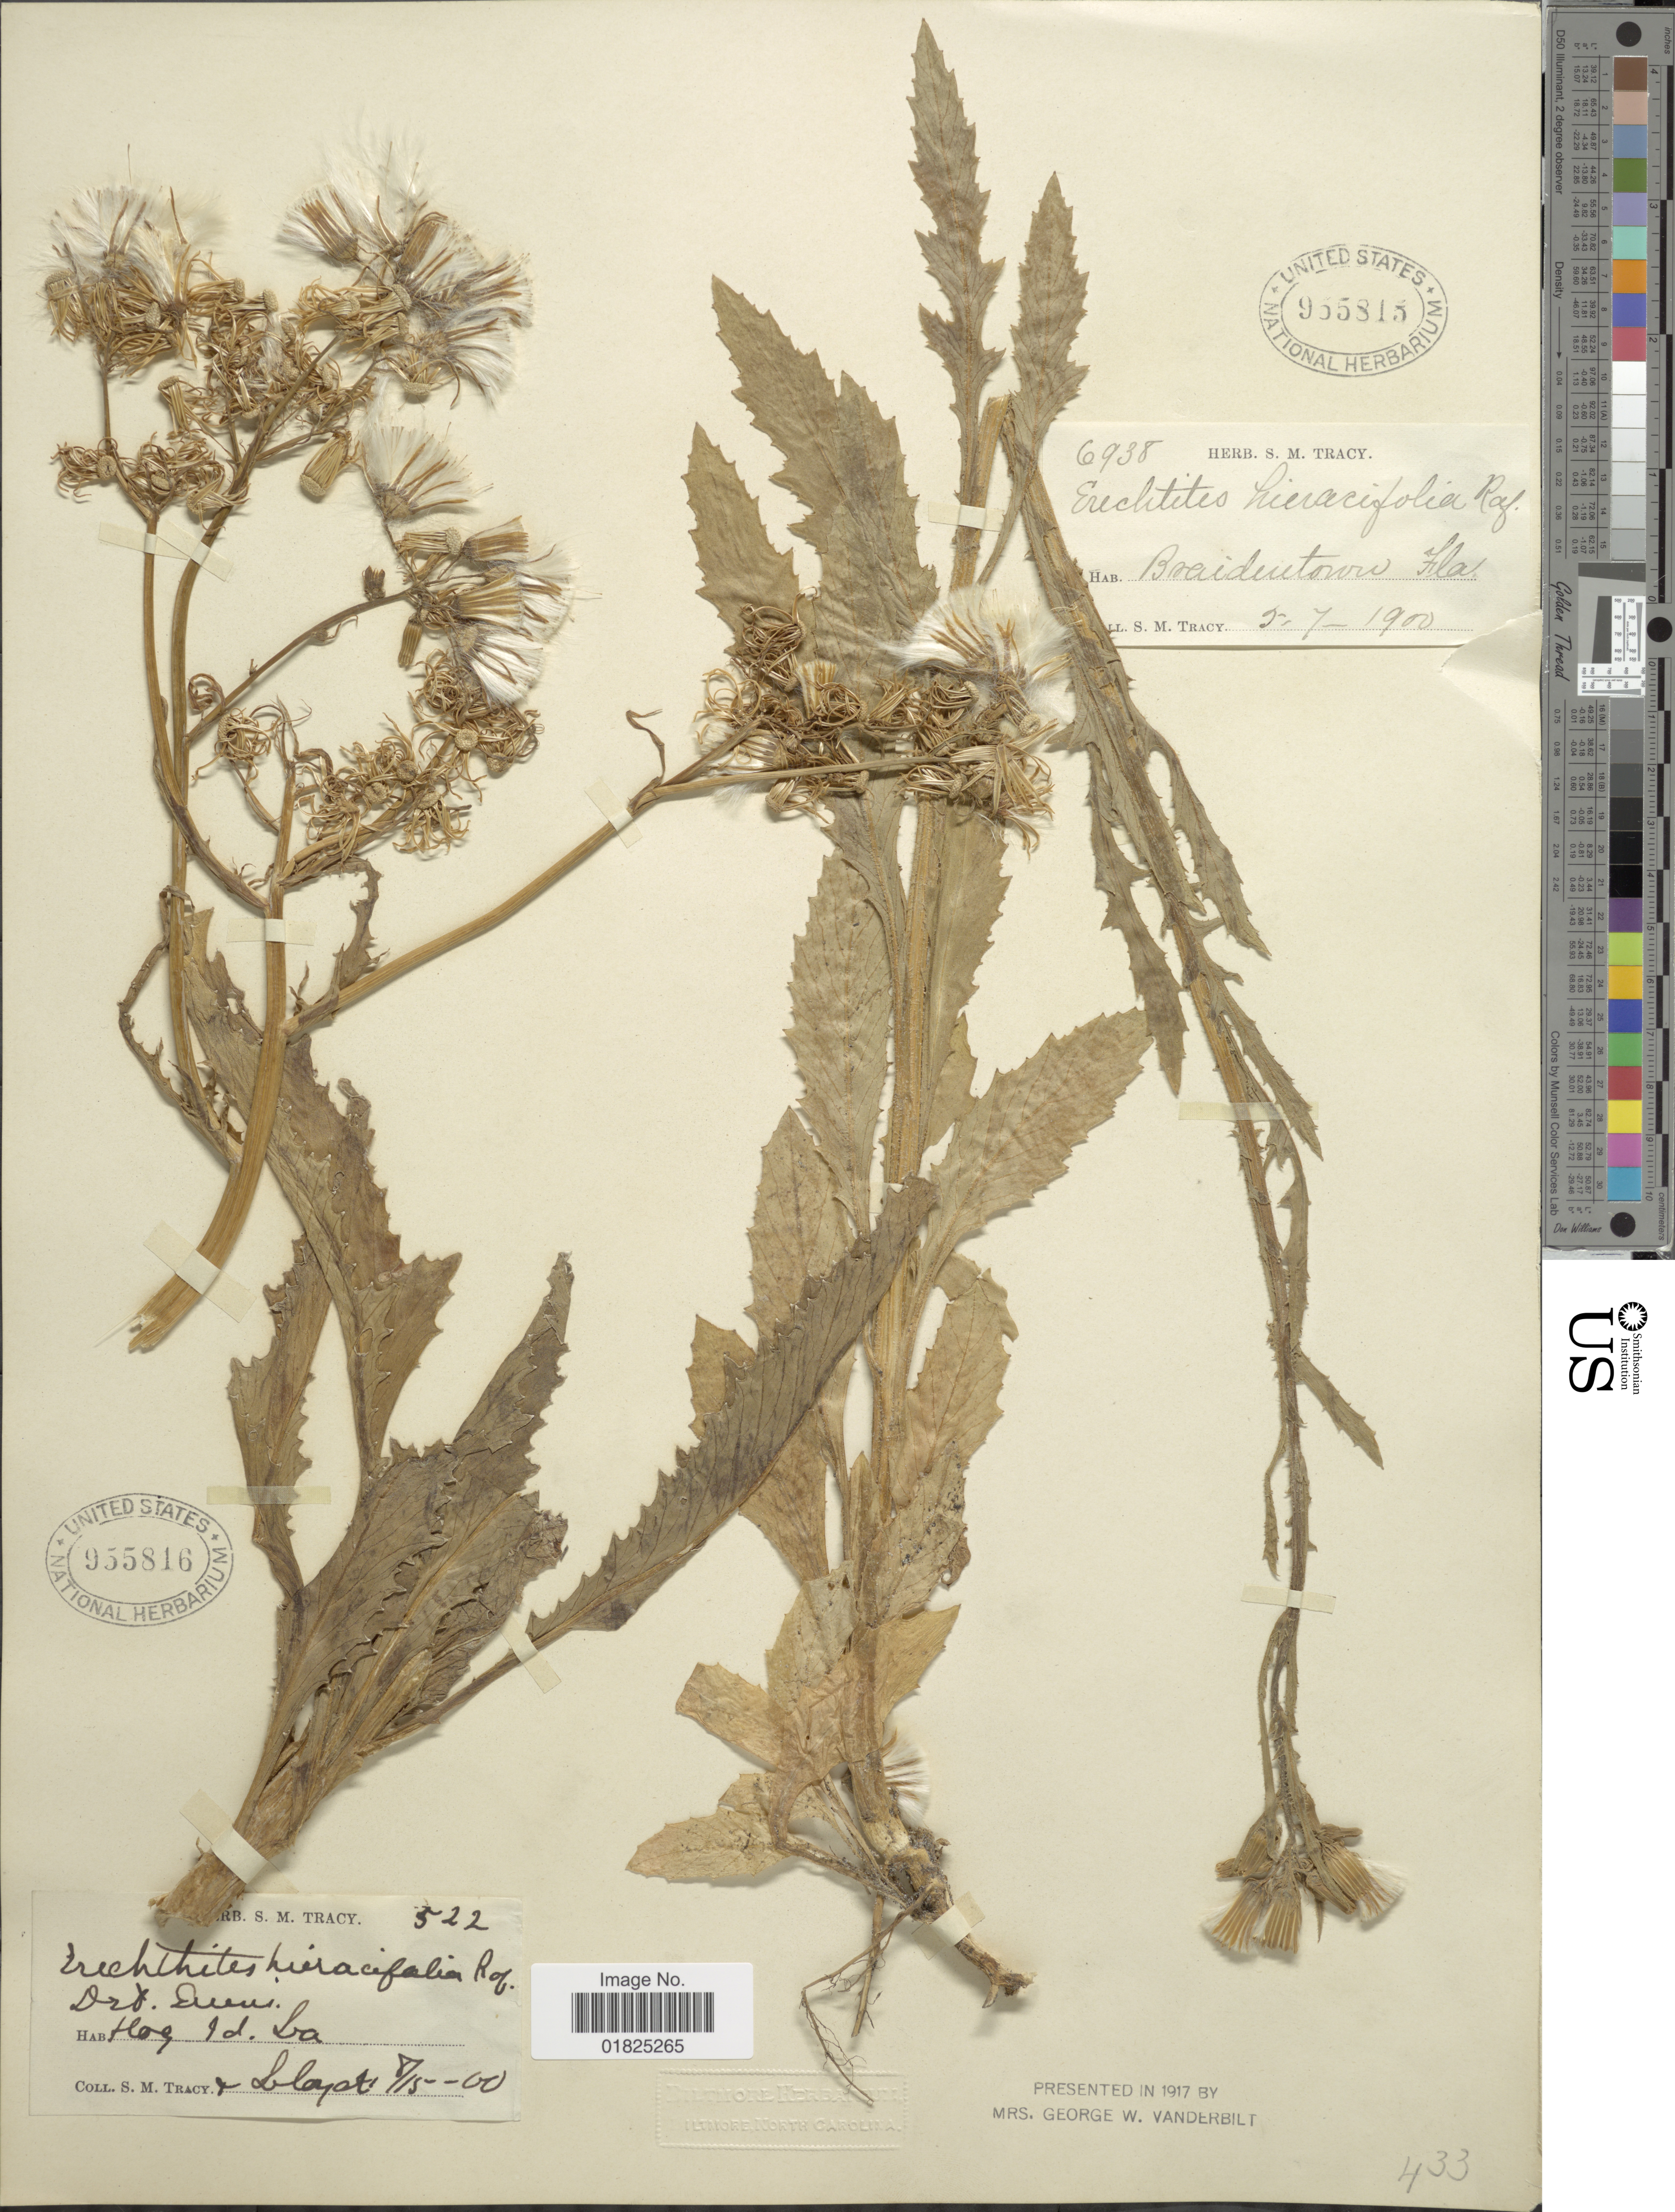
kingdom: Plantae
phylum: Tracheophyta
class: Magnoliopsida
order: Asterales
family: Asteraceae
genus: Erechtites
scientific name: Erechtites hieraciifolius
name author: (L.) Raf. ex DC.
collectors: S. M. Tracy & -- Lloyd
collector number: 522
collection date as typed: Transcribed d/m/y: 15/8/0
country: United States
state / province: Louisiana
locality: Hog Id. La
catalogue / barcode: US 955816